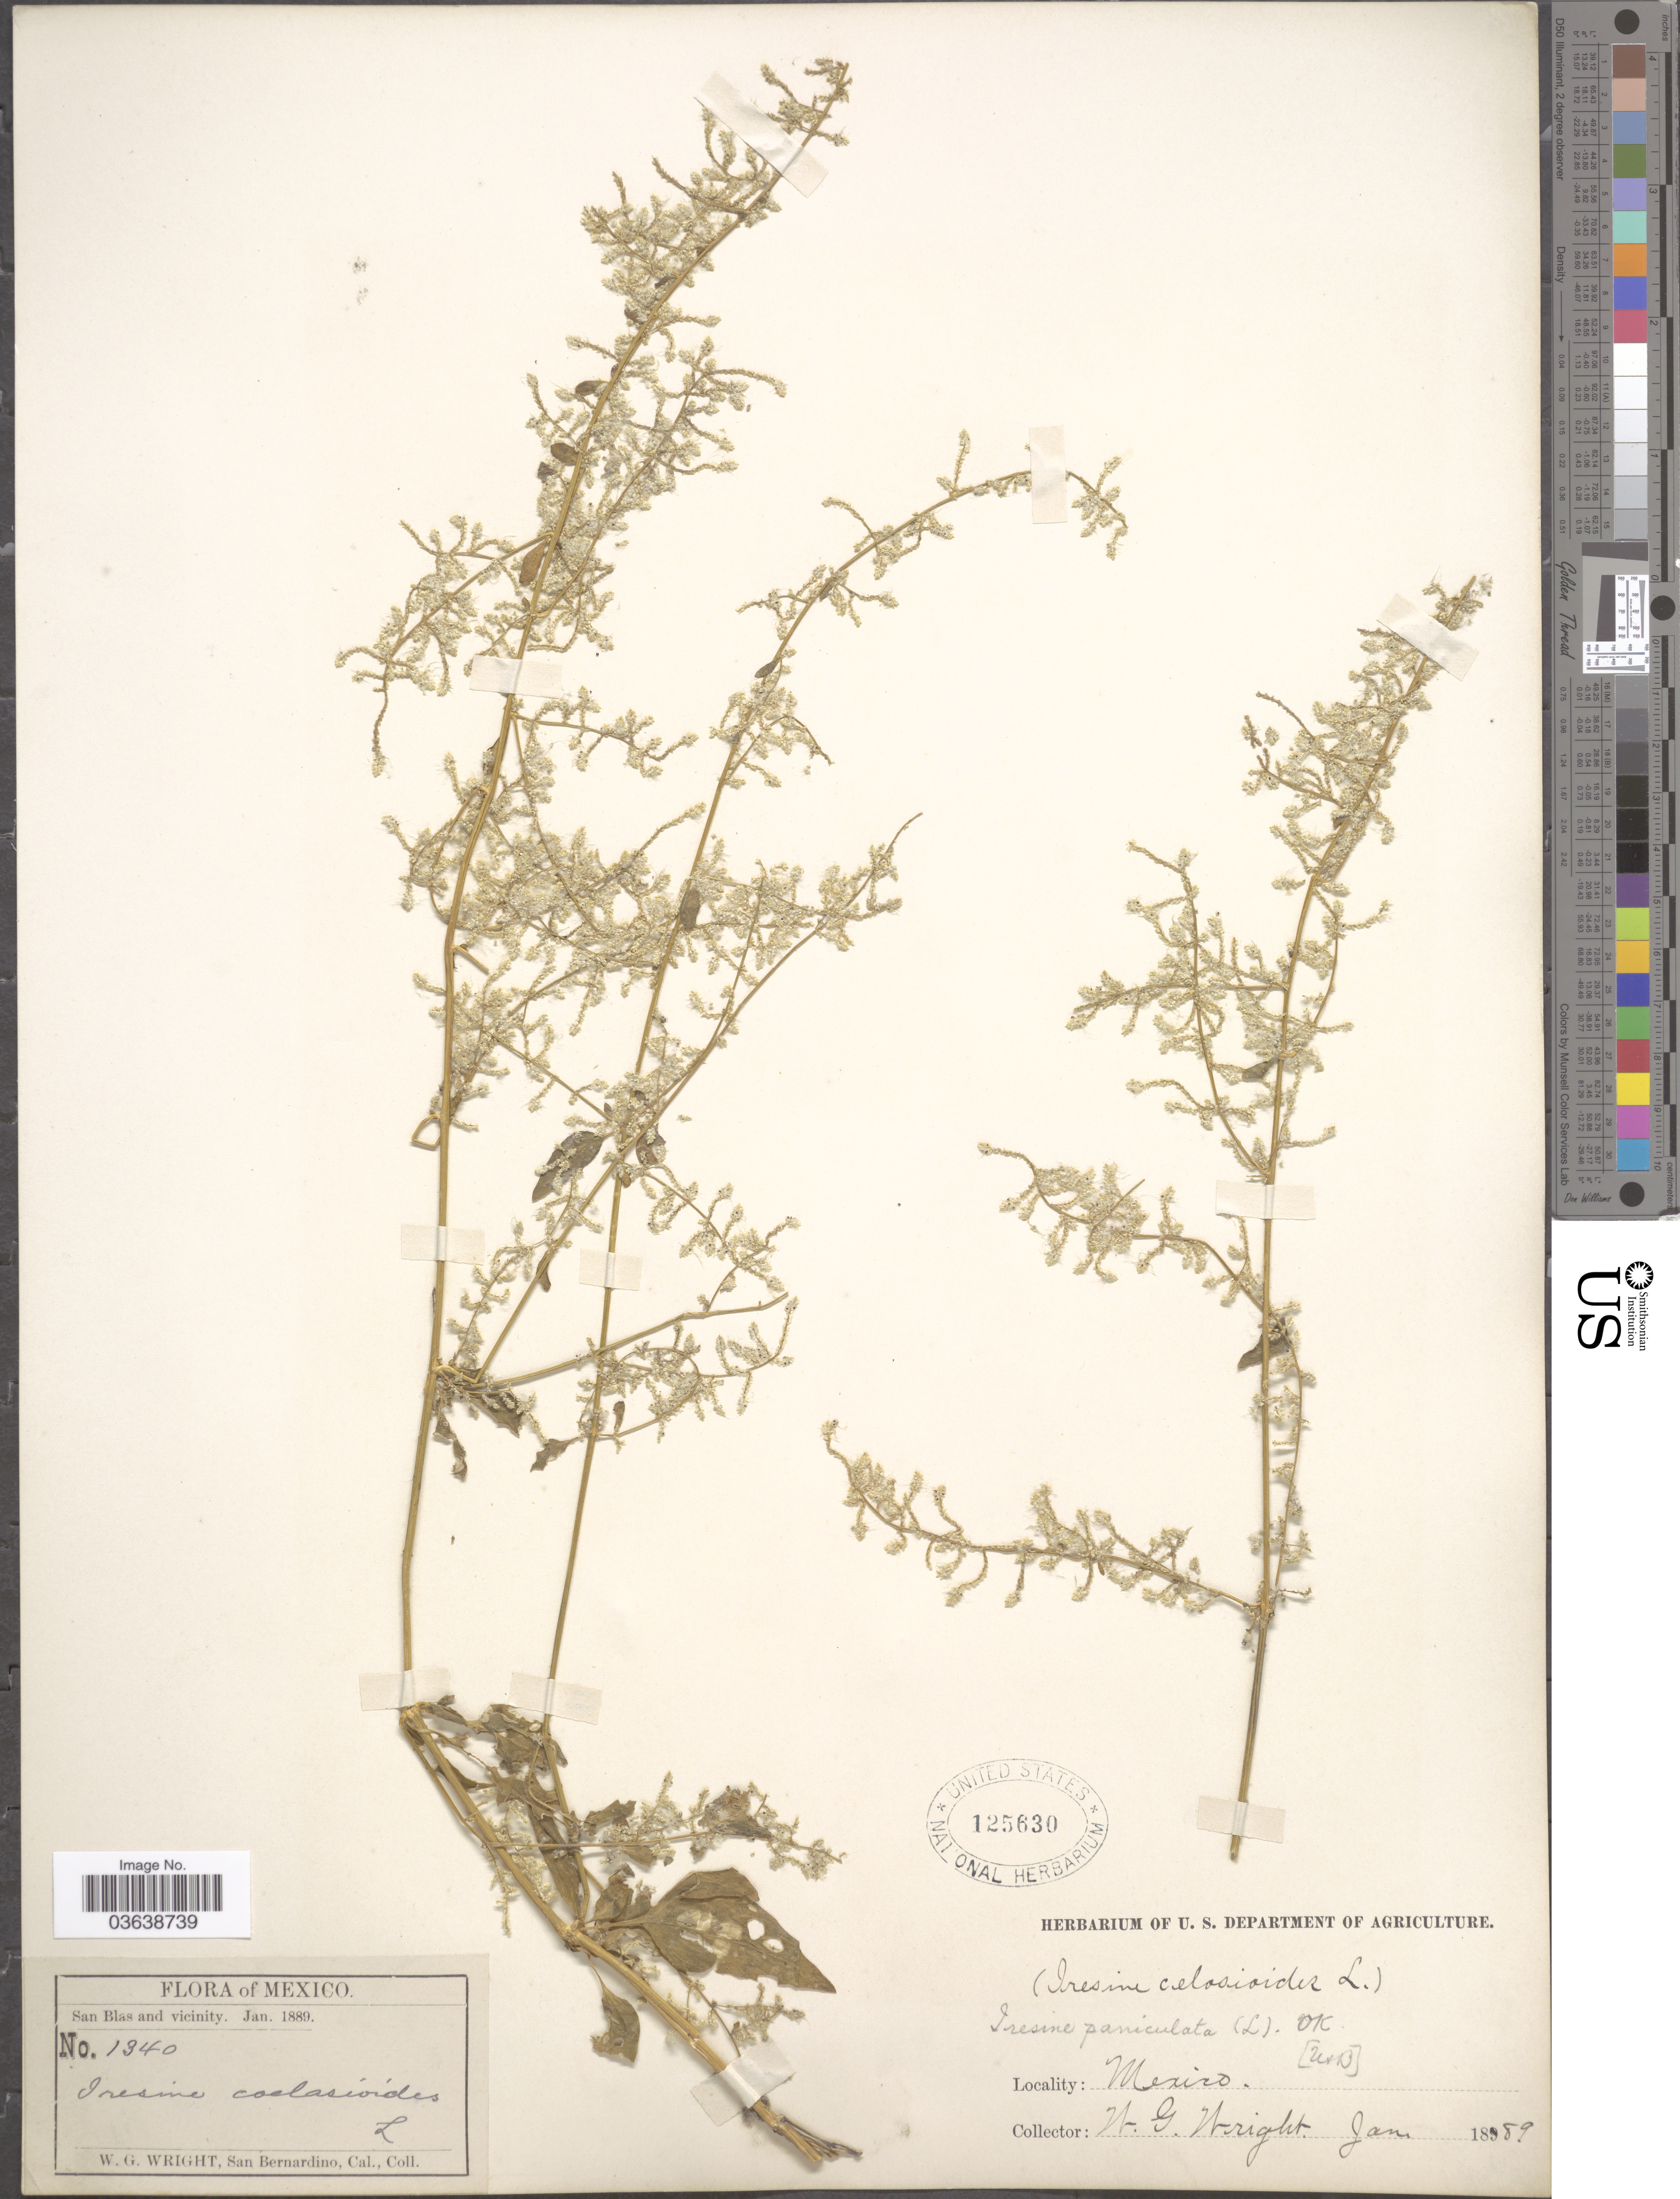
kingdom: Plantae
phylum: Tracheophyta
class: Magnoliopsida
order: Caryophyllales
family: Amaranthaceae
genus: Iresine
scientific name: Iresine celosia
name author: L.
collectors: W. G. Wright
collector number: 1340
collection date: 1889-01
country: Mexico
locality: San Blas and vicinity.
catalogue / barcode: US 125630